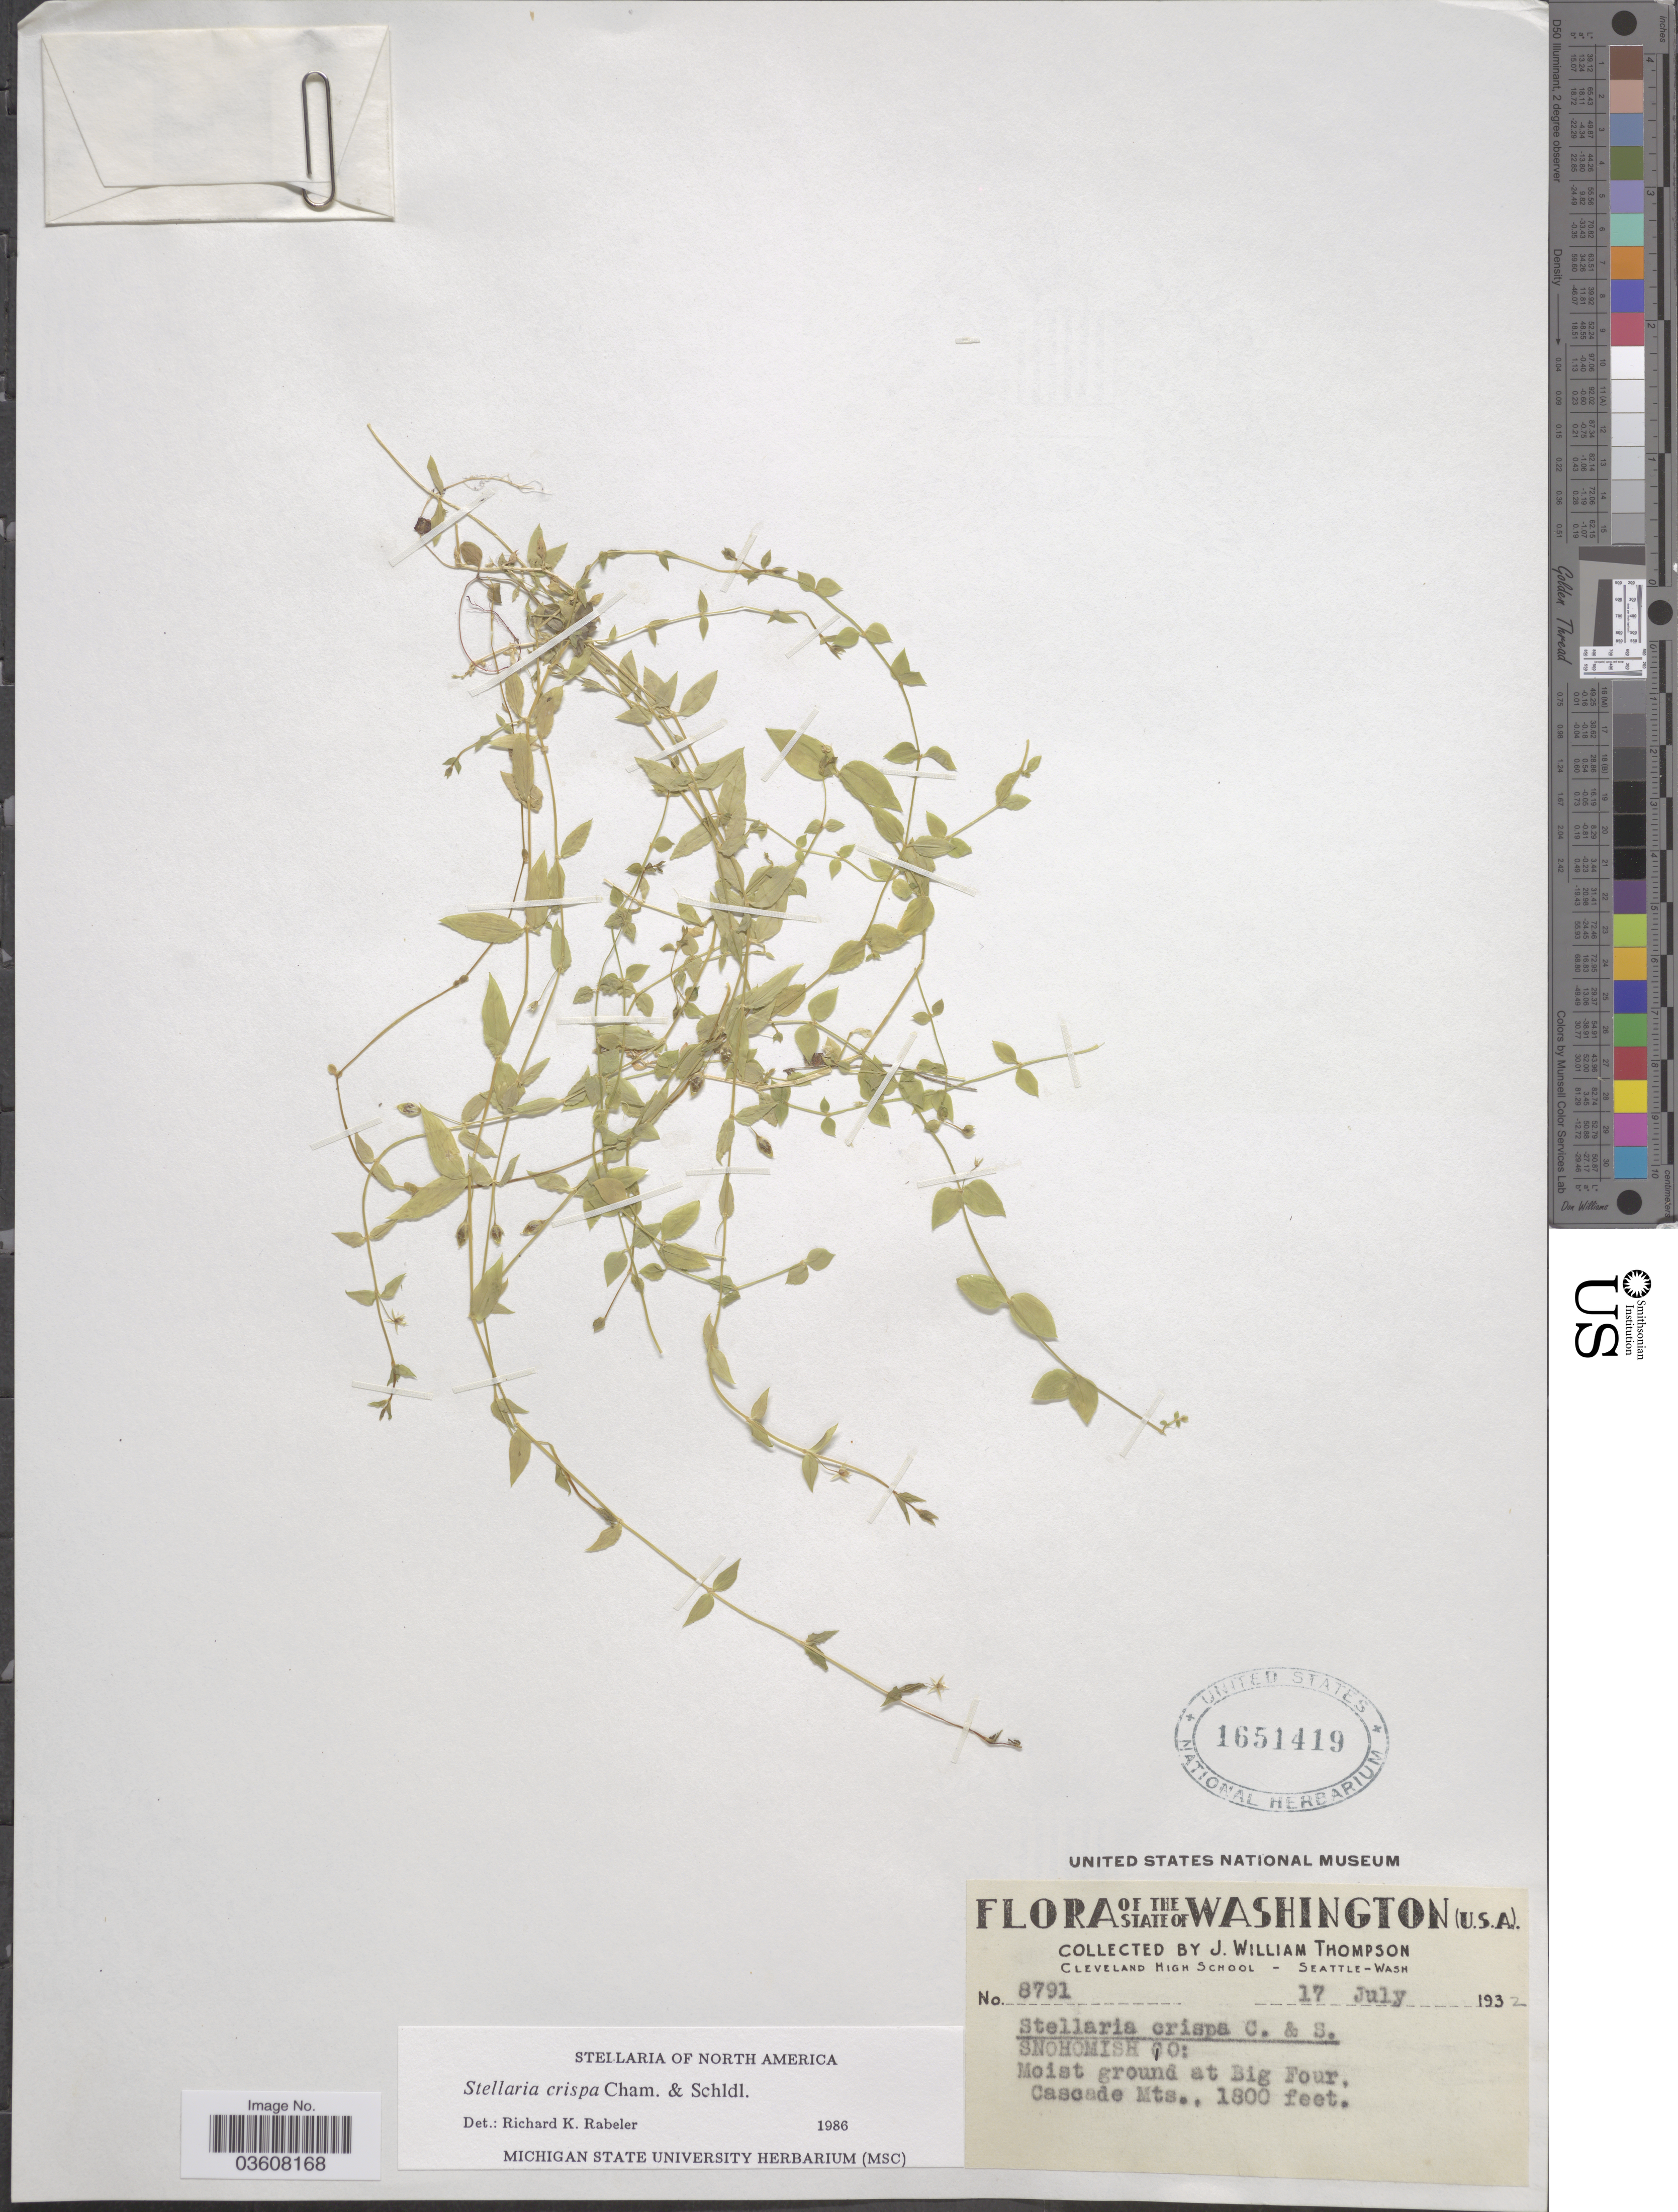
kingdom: Plantae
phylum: Tracheophyta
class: Magnoliopsida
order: Caryophyllales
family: Caryophyllaceae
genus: Stellaria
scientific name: Stellaria crispa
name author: Cham. & Schltdl.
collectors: J. W. Thompson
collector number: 8791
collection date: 1932-07-17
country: United States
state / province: Washington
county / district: Snohomish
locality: Snohomish Co: Moist ground at Big Four, Cascade Mts.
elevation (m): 549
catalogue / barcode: US 1651419